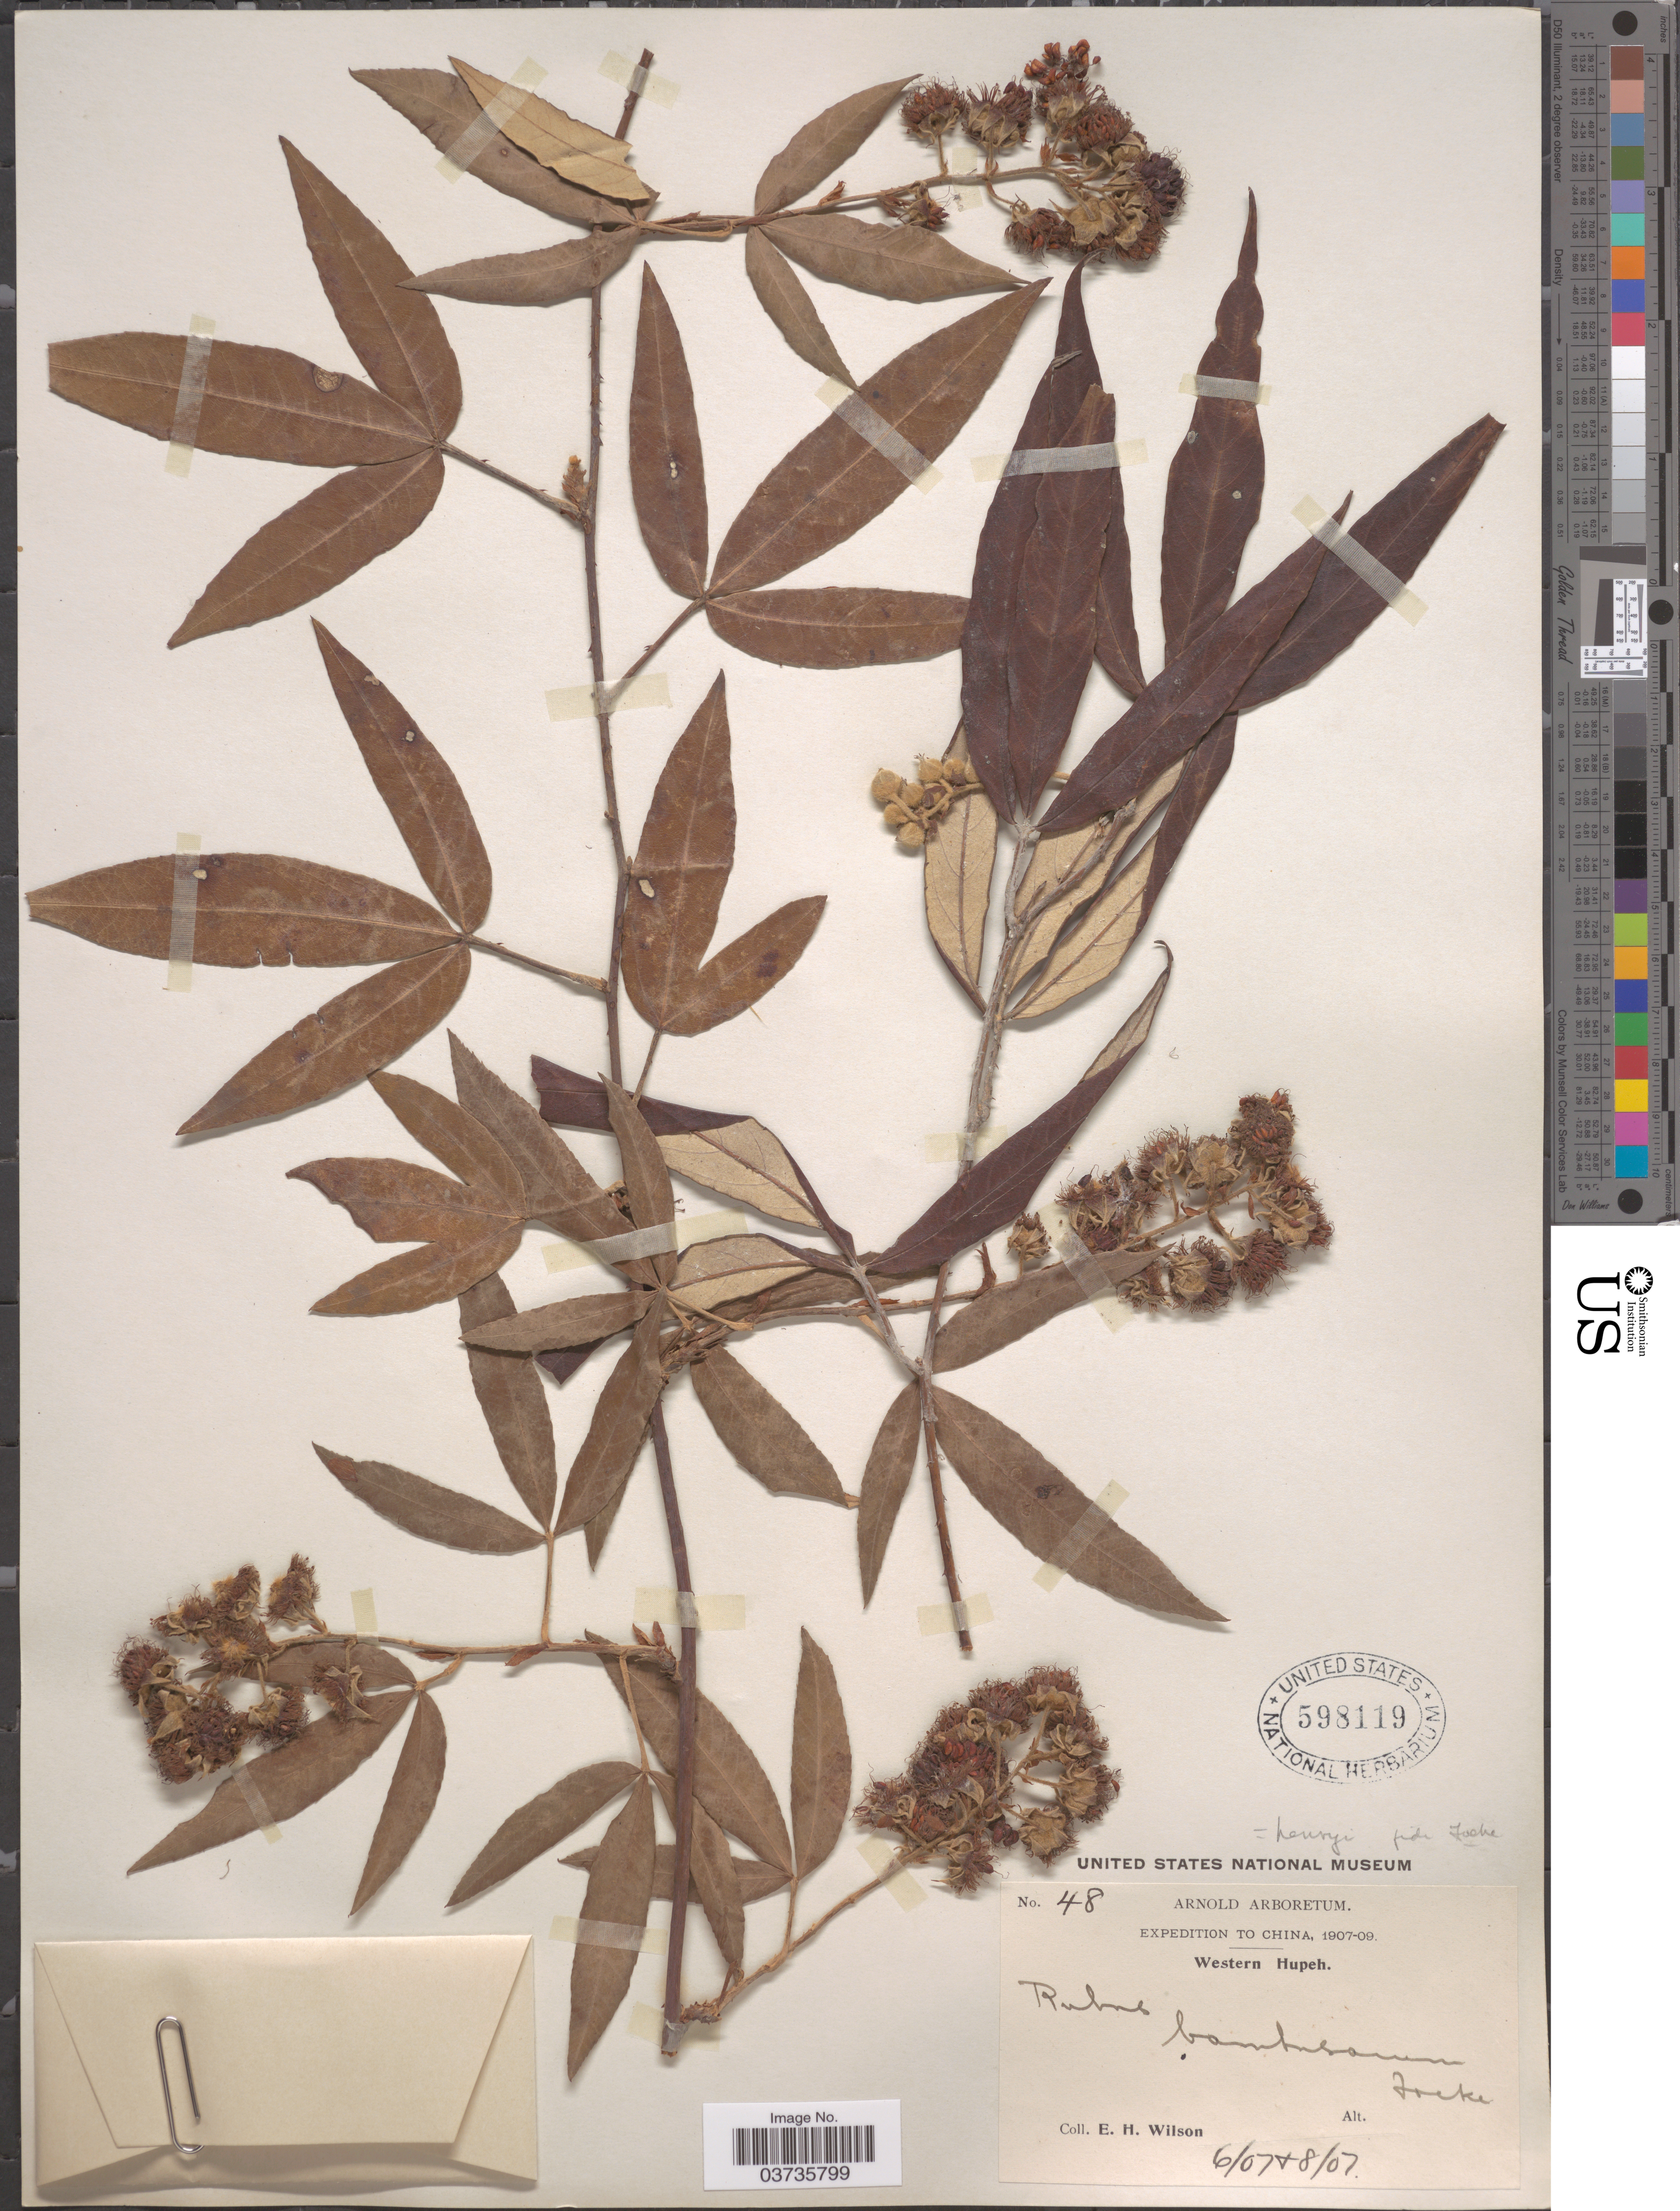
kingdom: Plantae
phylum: Tracheophyta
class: Magnoliopsida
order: Rosales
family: Rosaceae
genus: Rubus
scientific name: Rubus henryi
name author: Hemsl. & Kuntze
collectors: E. Wilson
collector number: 48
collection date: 1907-06/1907-08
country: China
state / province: Hubei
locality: Western Hupeh.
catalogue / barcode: US 598119